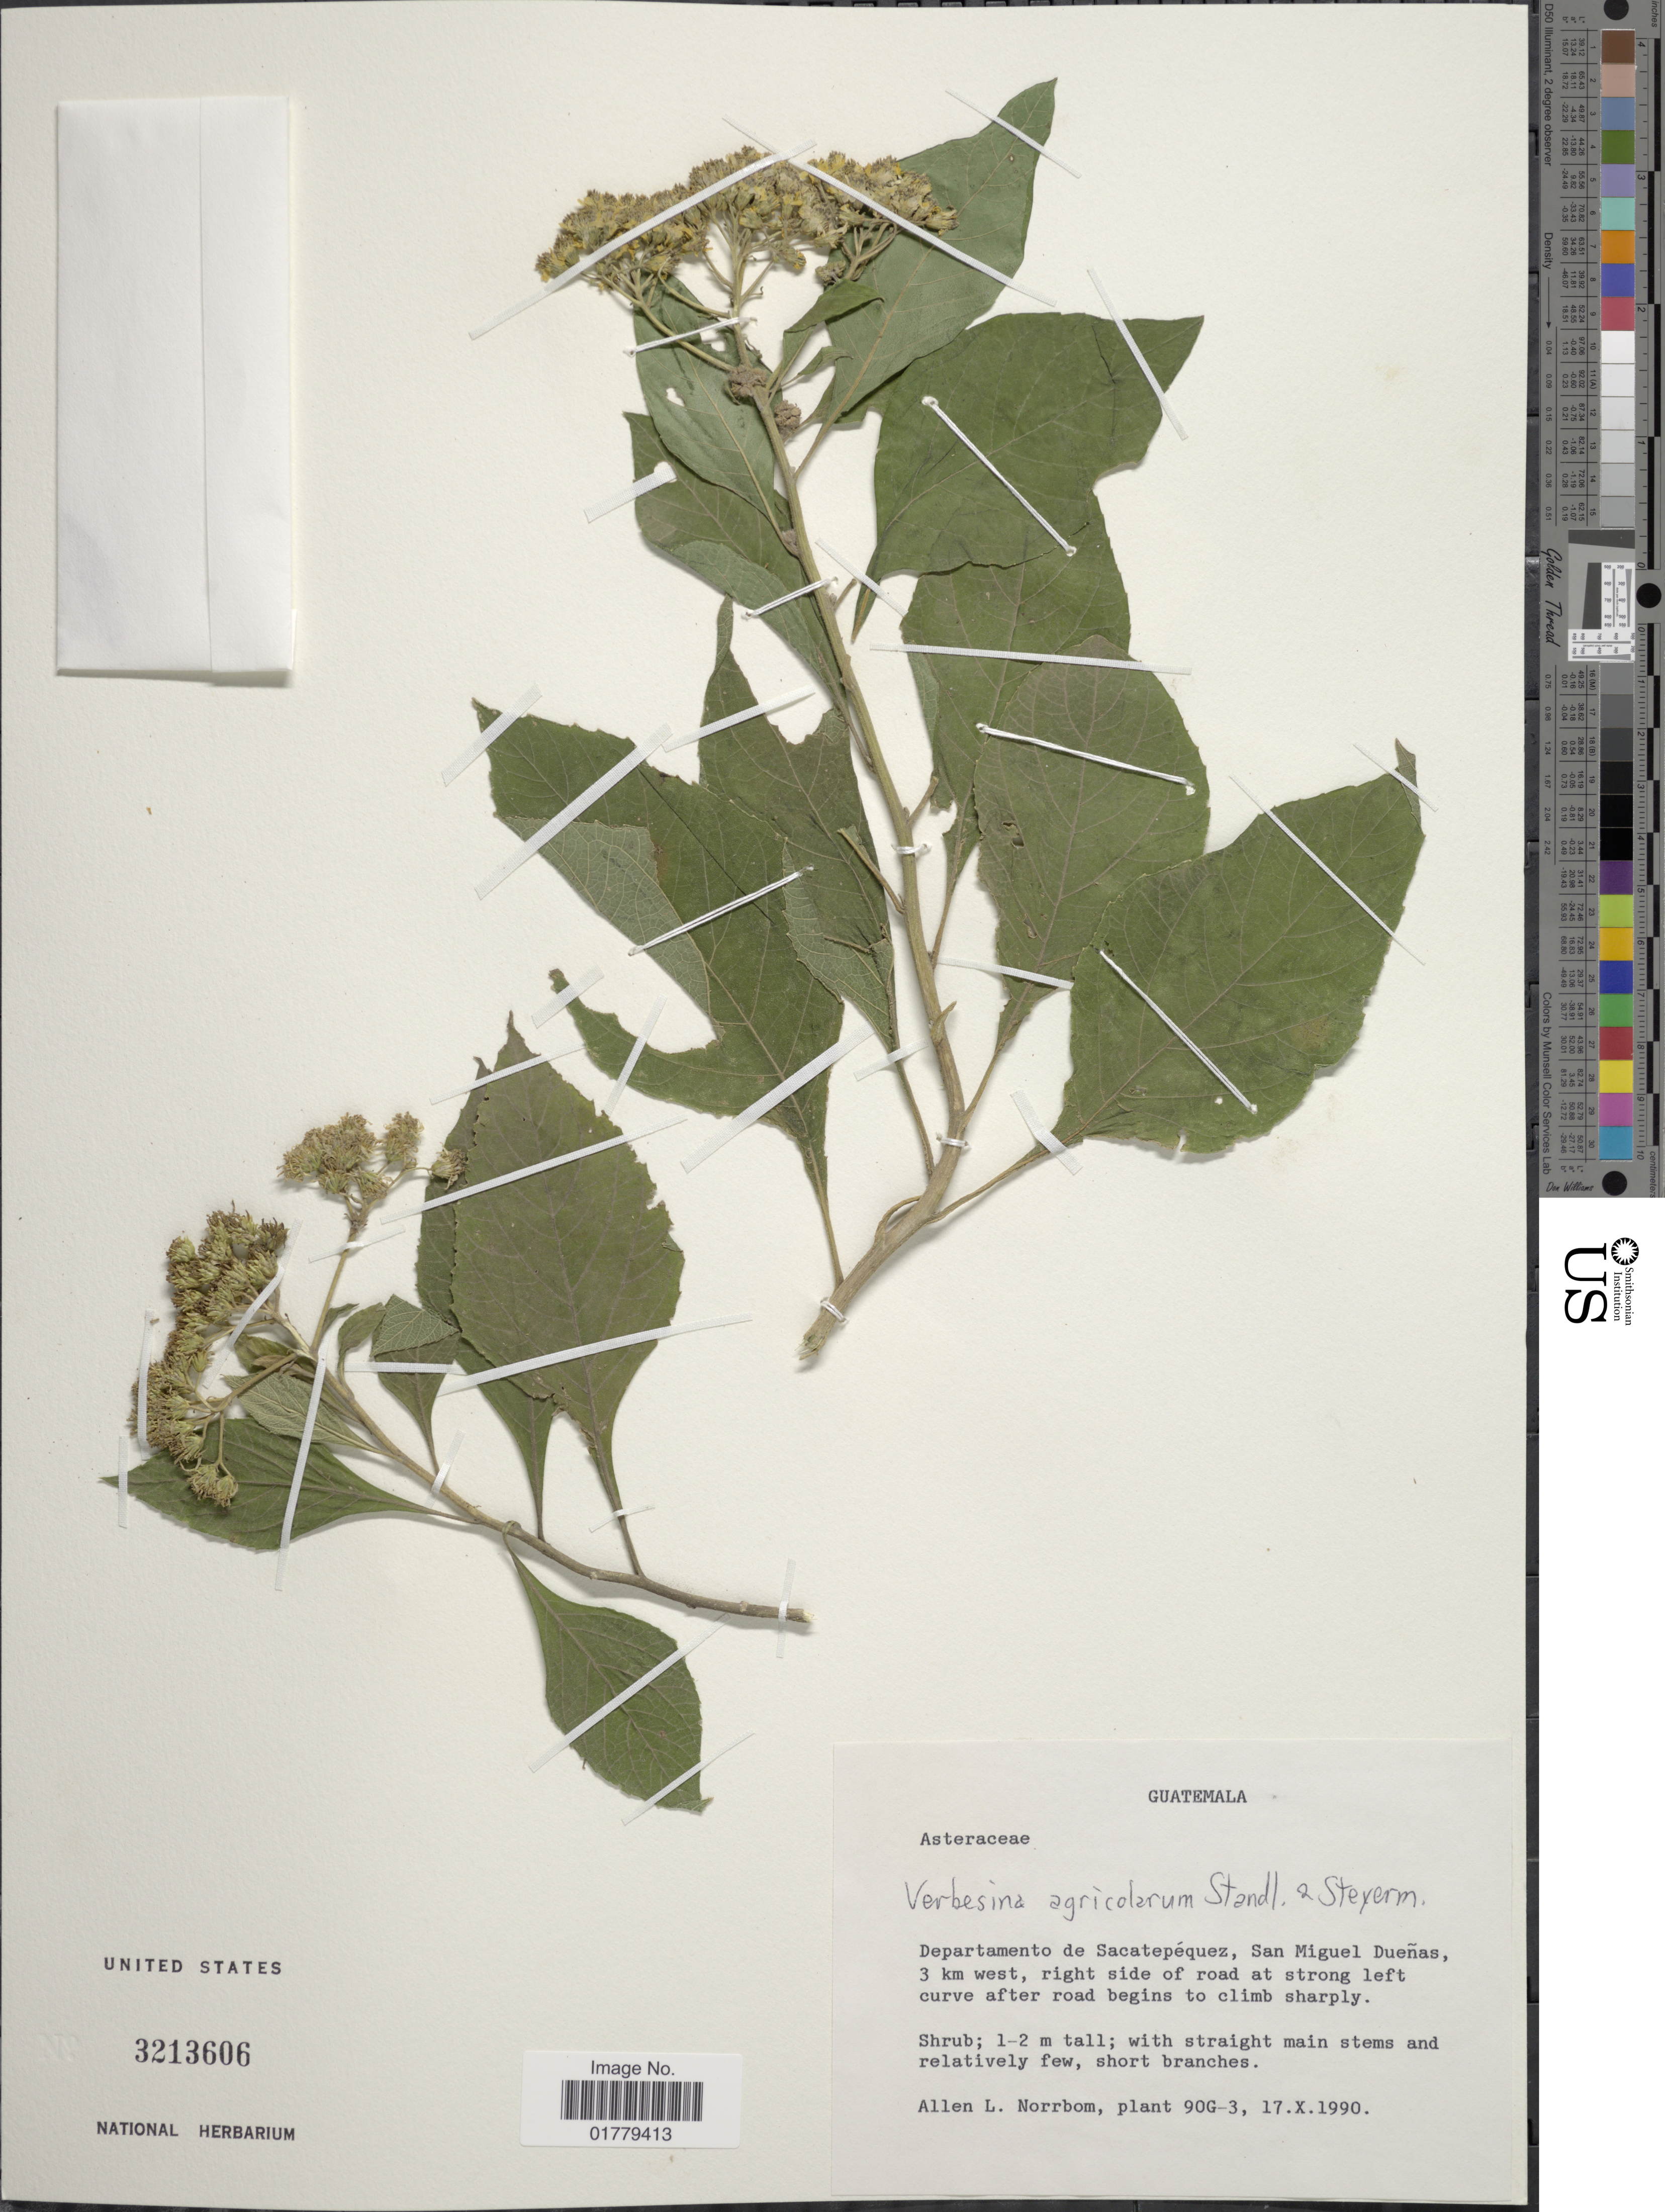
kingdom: Plantae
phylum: Tracheophyta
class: Magnoliopsida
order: Asterales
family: Asteraceae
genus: Verbesina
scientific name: Verbesina agricolarum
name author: Standl. & Steyerm.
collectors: A. L. Norrbom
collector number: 90G-3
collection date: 1990-10-17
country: Guatemala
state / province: Sacatepéquez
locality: Departamento de Sacatepéquez, San Miguel Dueñas, 3 km west, right side of road at strong left curve after road begins to climb sharply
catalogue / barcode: US 3213606